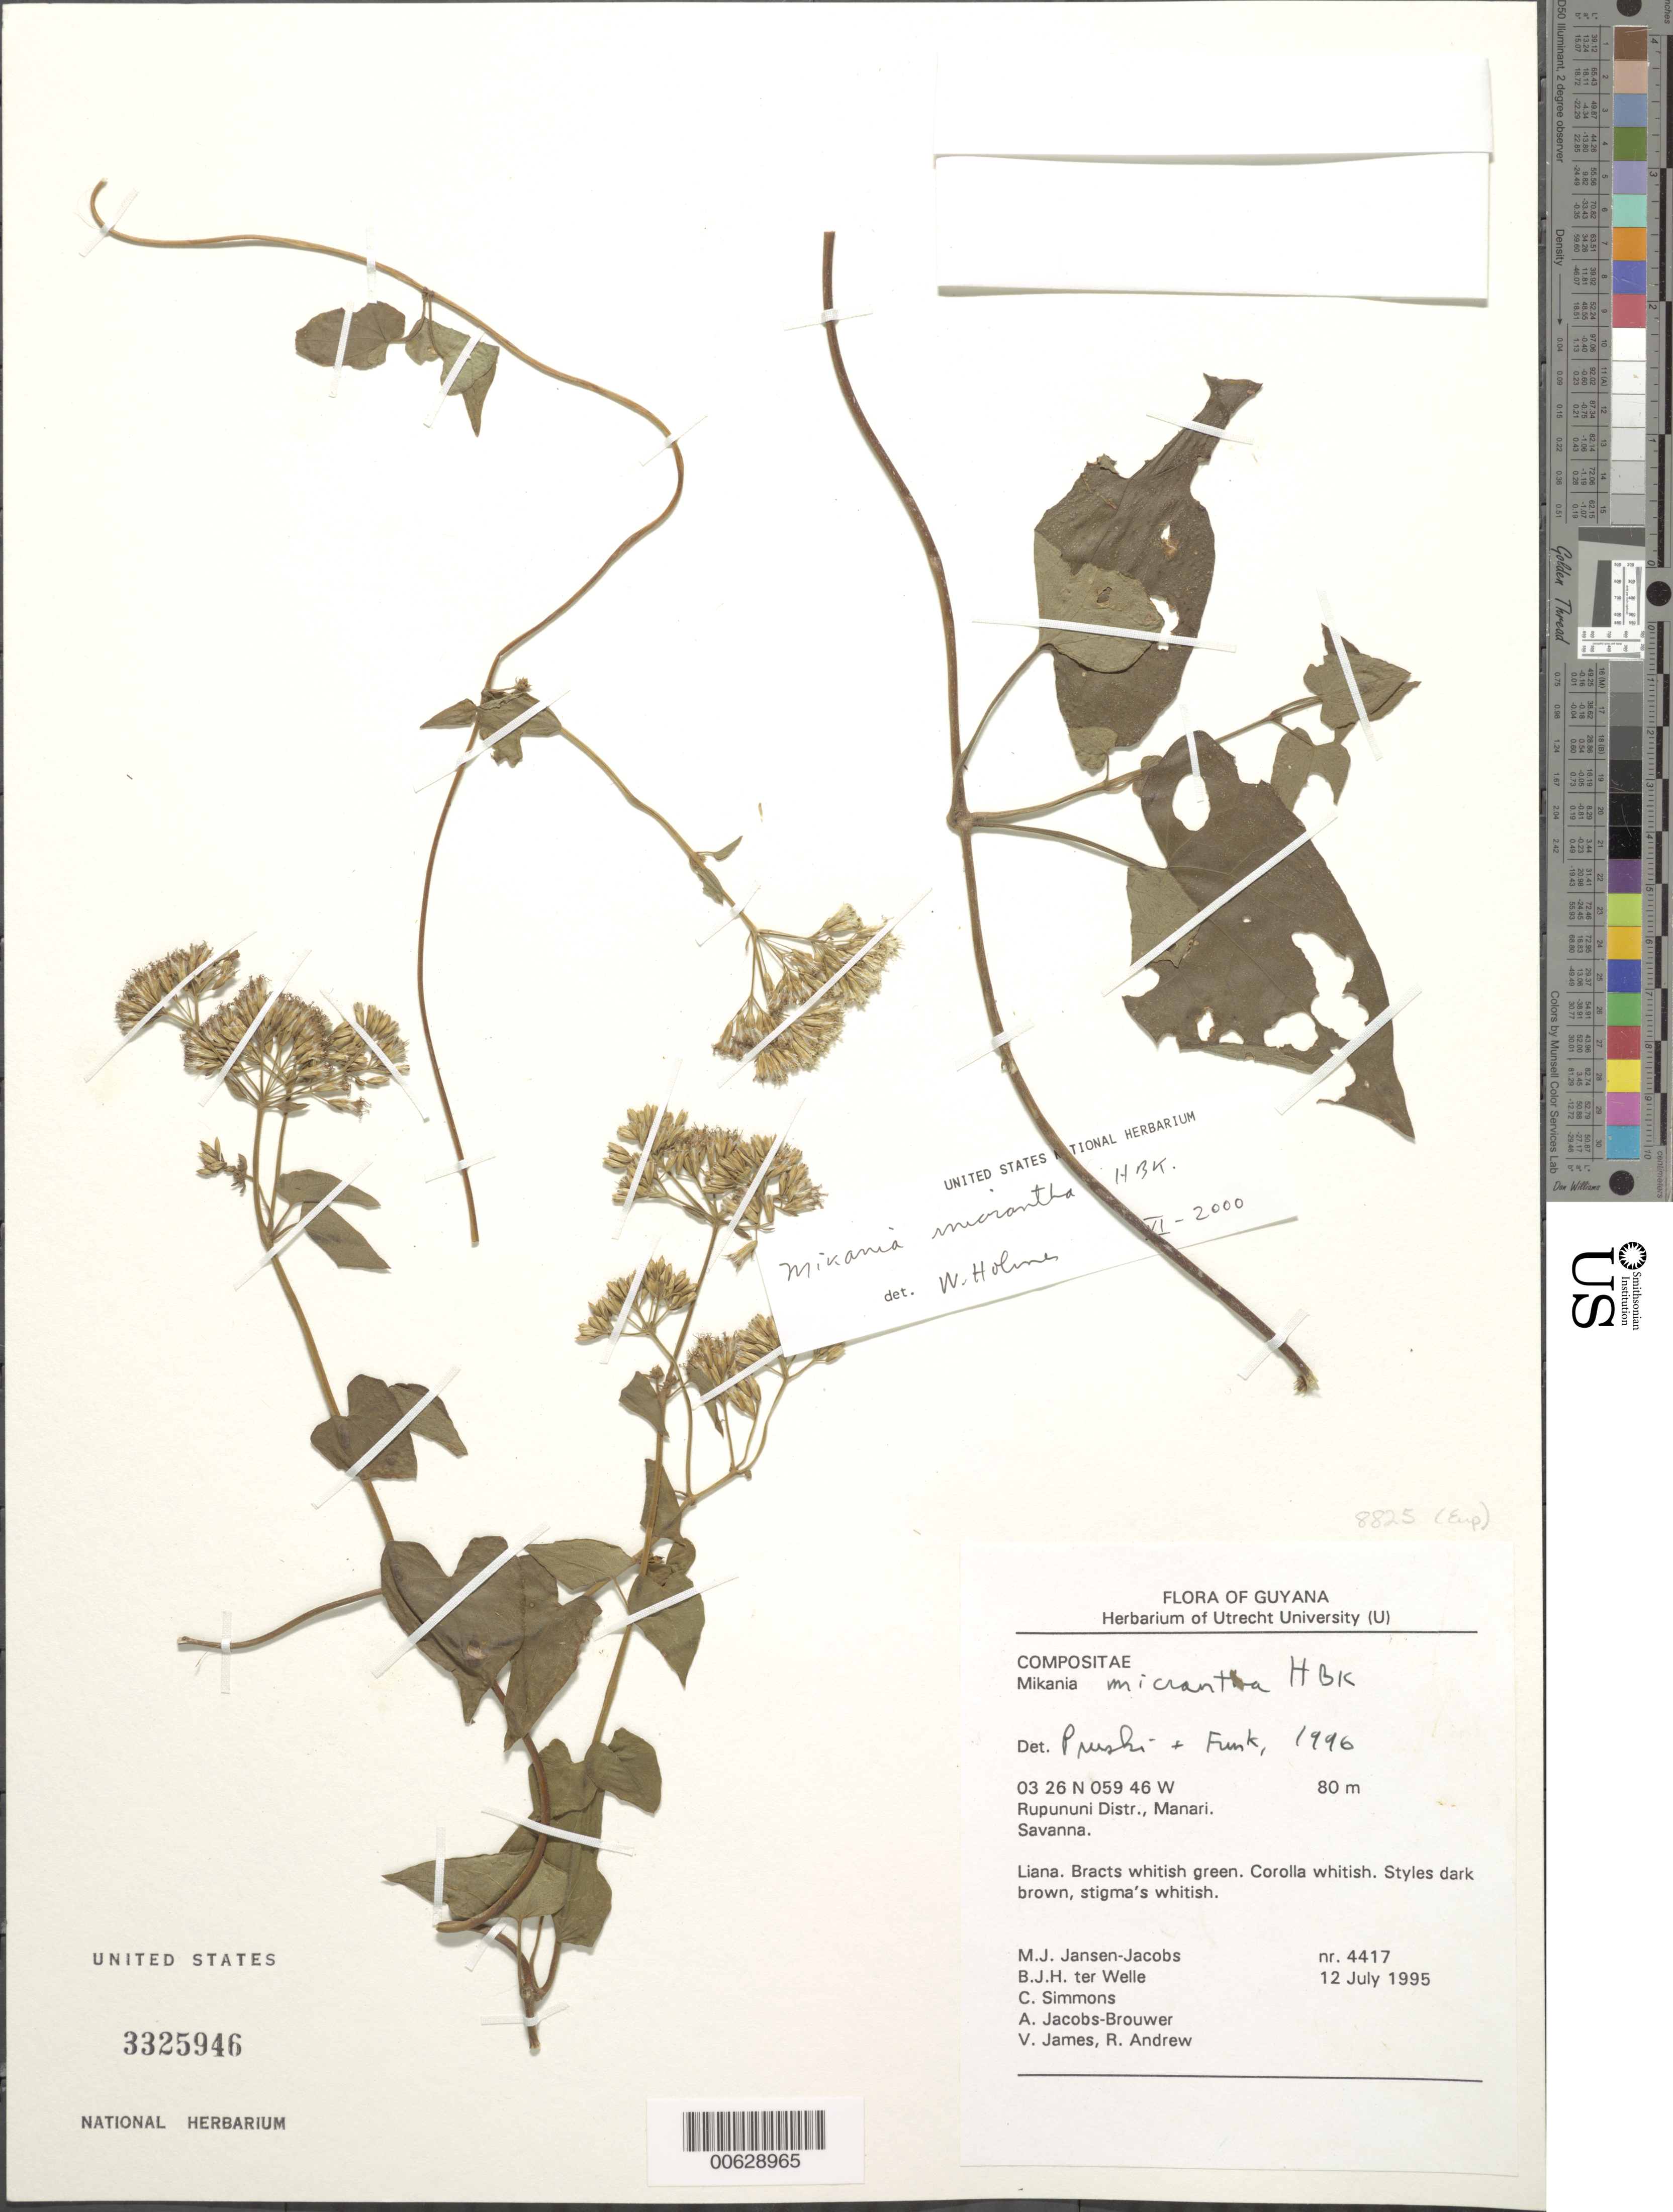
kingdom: Plantae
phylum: Tracheophyta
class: Magnoliopsida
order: Asterales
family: Asteraceae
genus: Mikania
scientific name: Mikania micrantha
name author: Kunth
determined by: Holmes, W. C.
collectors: M. J. Jansen-Jacobs, B. Welle, C. Simmons, A. Jacobs-Brouwer, V. James & R. Andrew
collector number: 4417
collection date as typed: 12-Jul-95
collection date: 1995-07-12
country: Guyana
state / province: U. Takutu-U. Essequibo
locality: Manari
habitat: Savanna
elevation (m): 80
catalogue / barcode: US 3325946